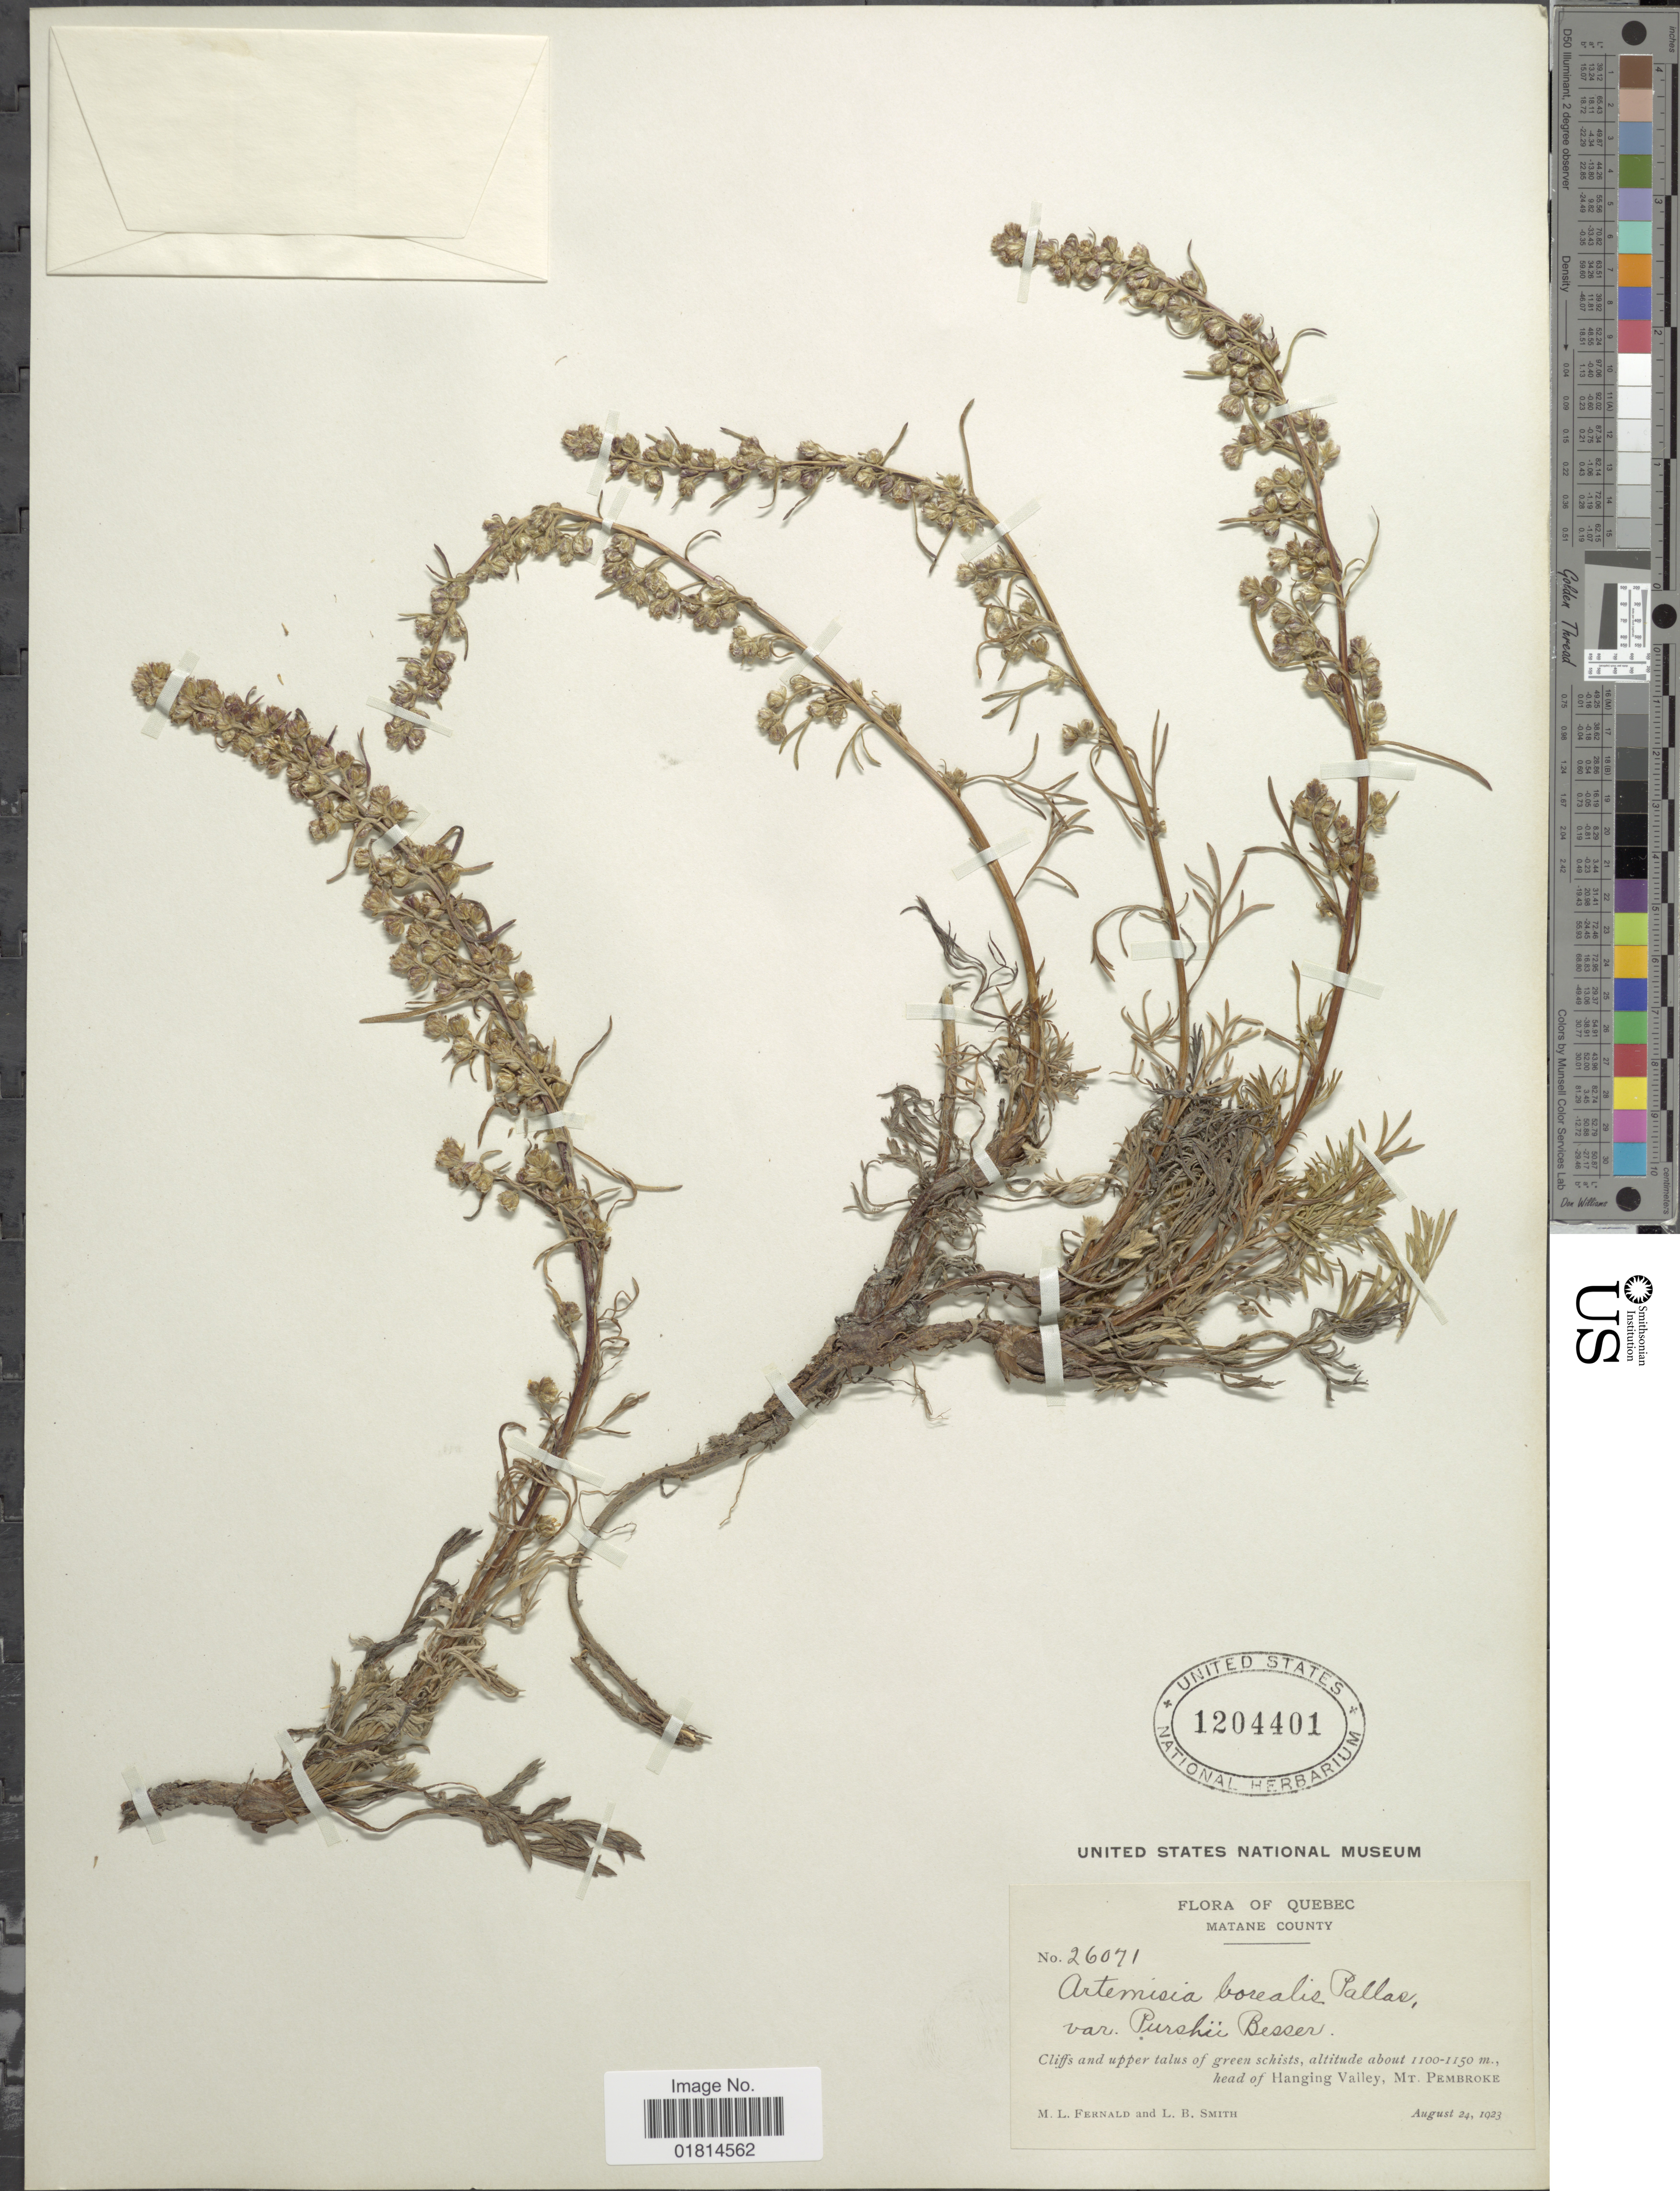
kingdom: Plantae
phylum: Tracheophyta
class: Magnoliopsida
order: Asterales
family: Asteraceae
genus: Artemisia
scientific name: Artemisia borealis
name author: Pall.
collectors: M. L. Fernald & L. Smith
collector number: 26071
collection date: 1923-08-24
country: Canada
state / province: Quebec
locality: Matane County. Cliffs and upper talus of green schists, head of Hanging Valley, Mt. Pembroke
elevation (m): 1100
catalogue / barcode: US 1204401